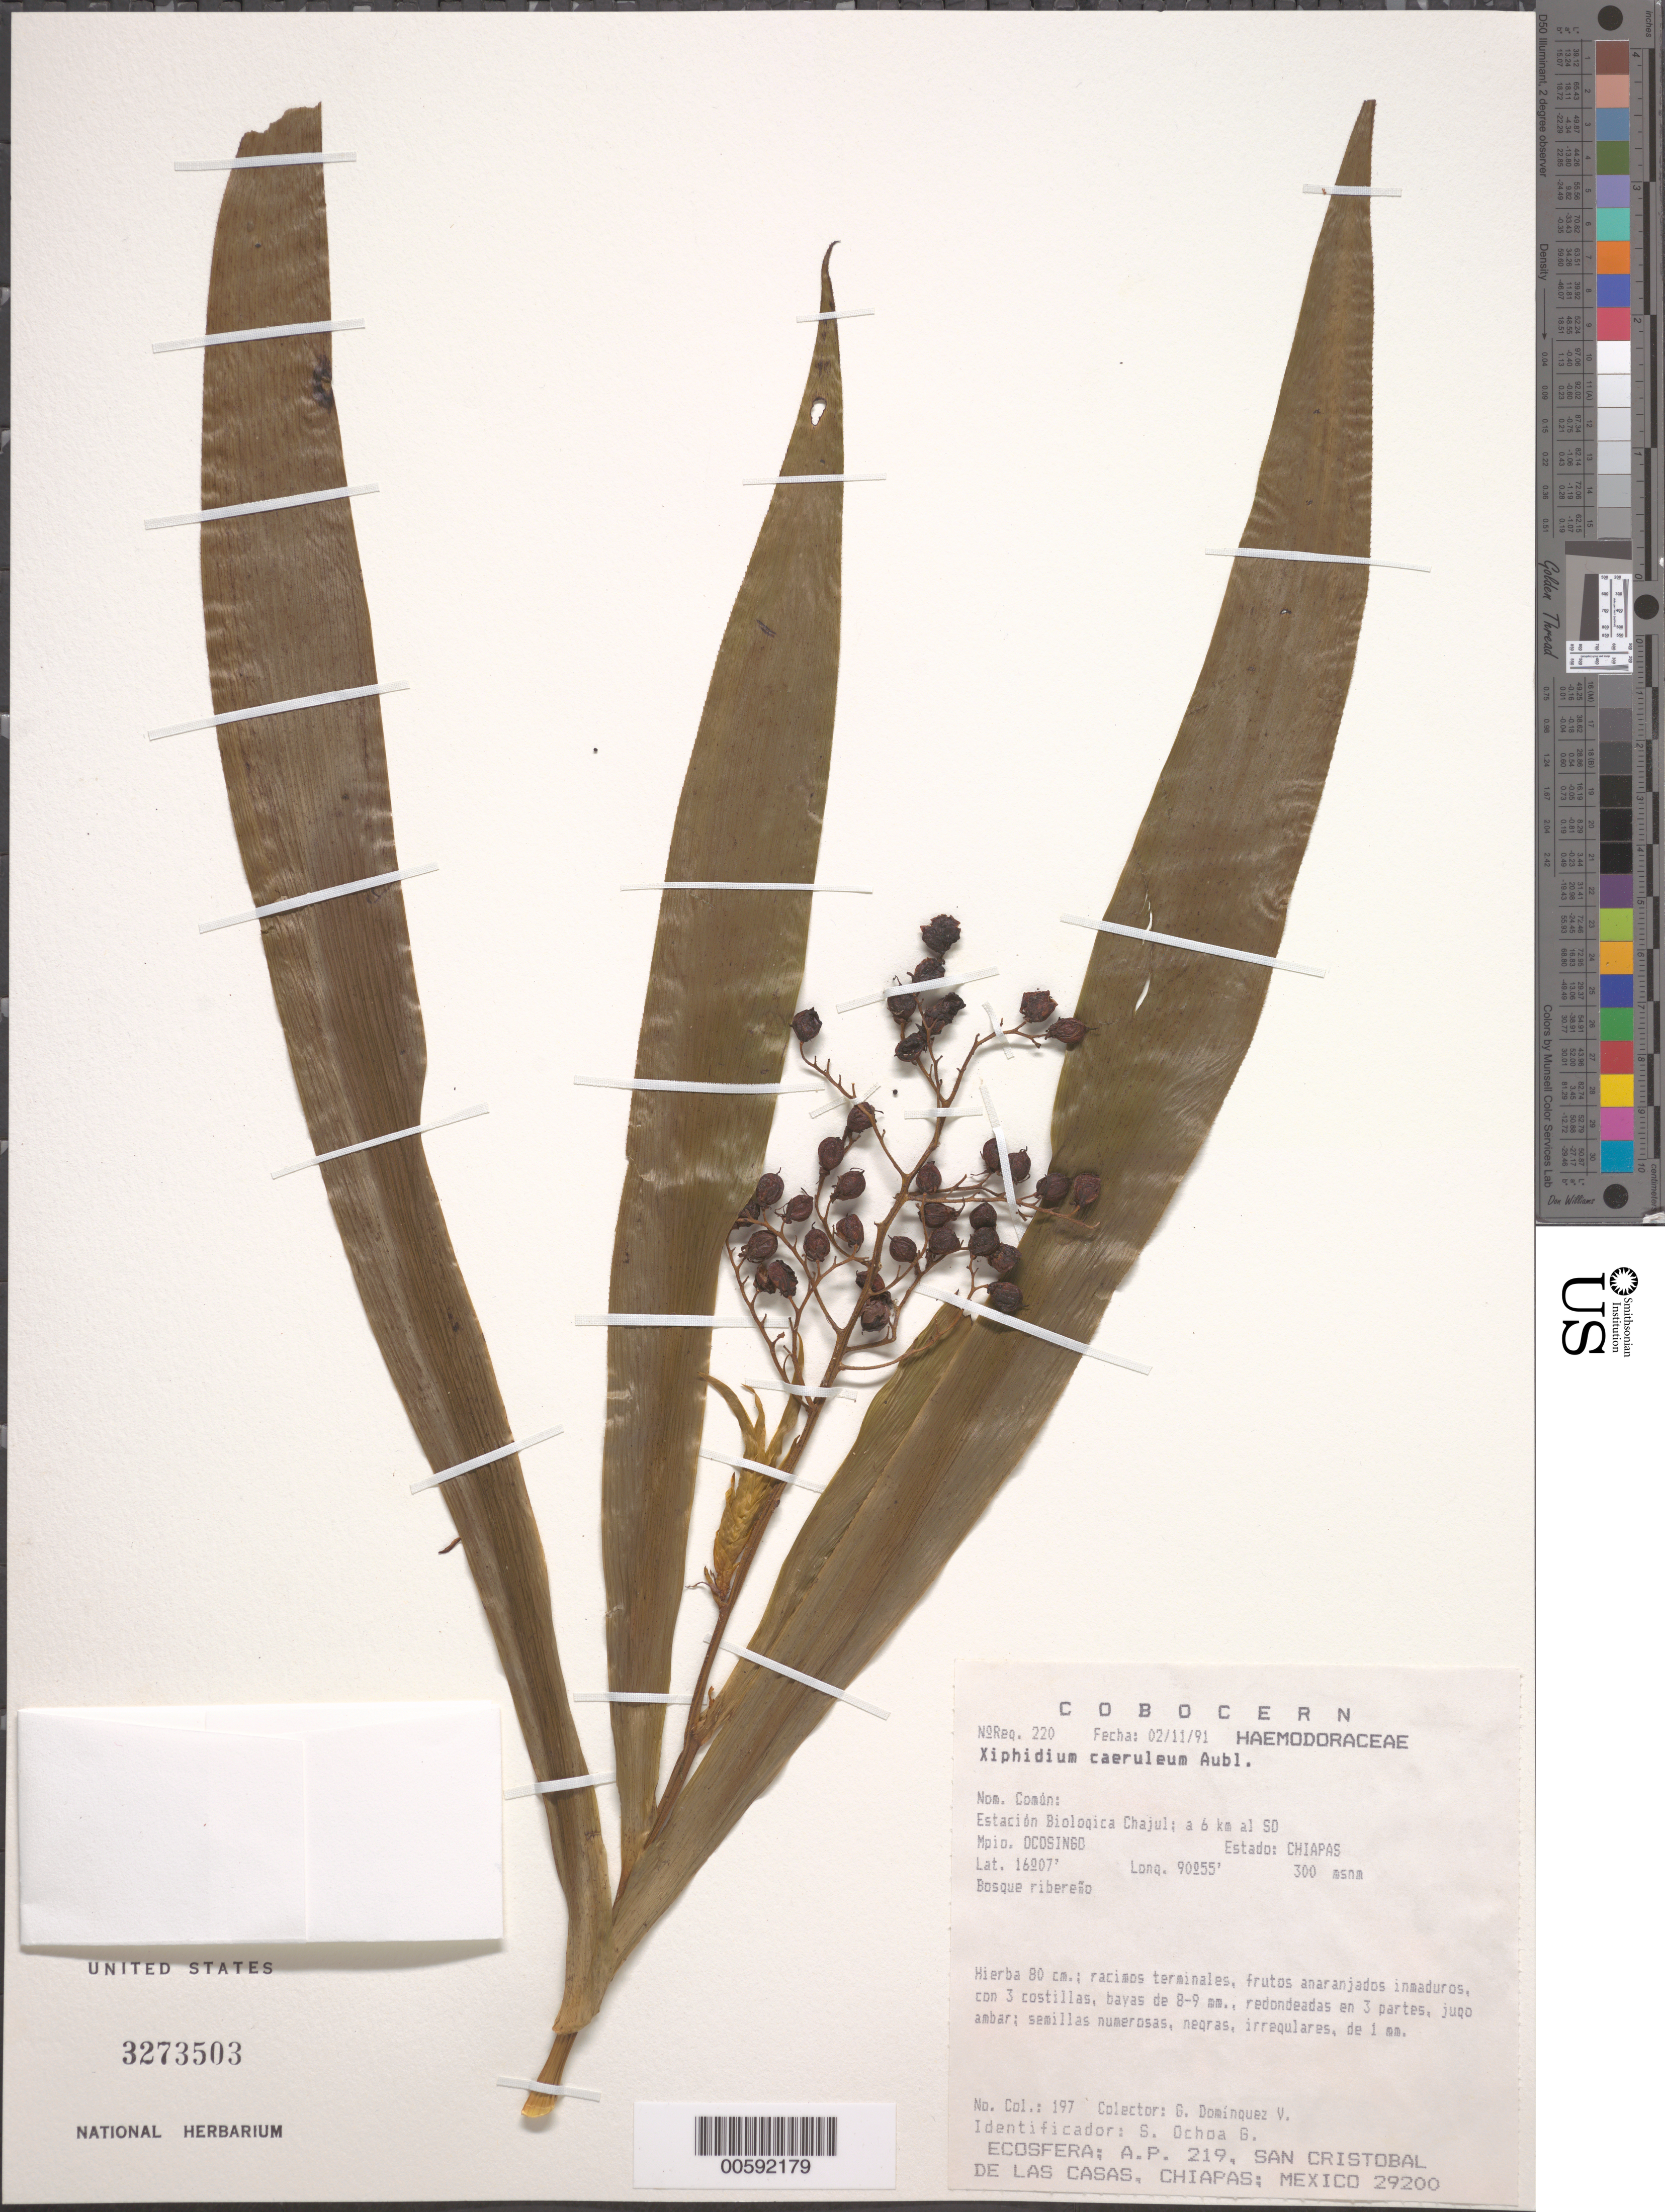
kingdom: Plantae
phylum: Tracheophyta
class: Liliopsida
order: Commelinales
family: Haemodoraceae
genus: Xiphidium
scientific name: Xiphidium caeruleum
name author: Aubl.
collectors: G. Dominquez V. & S. Ochoa G.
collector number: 197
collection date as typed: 02 Nov 1991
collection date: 1991-11-02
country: Mexico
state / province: Chiapas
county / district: Ocosingo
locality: Comun, Estacion Biologica Chajul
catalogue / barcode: US 3273503